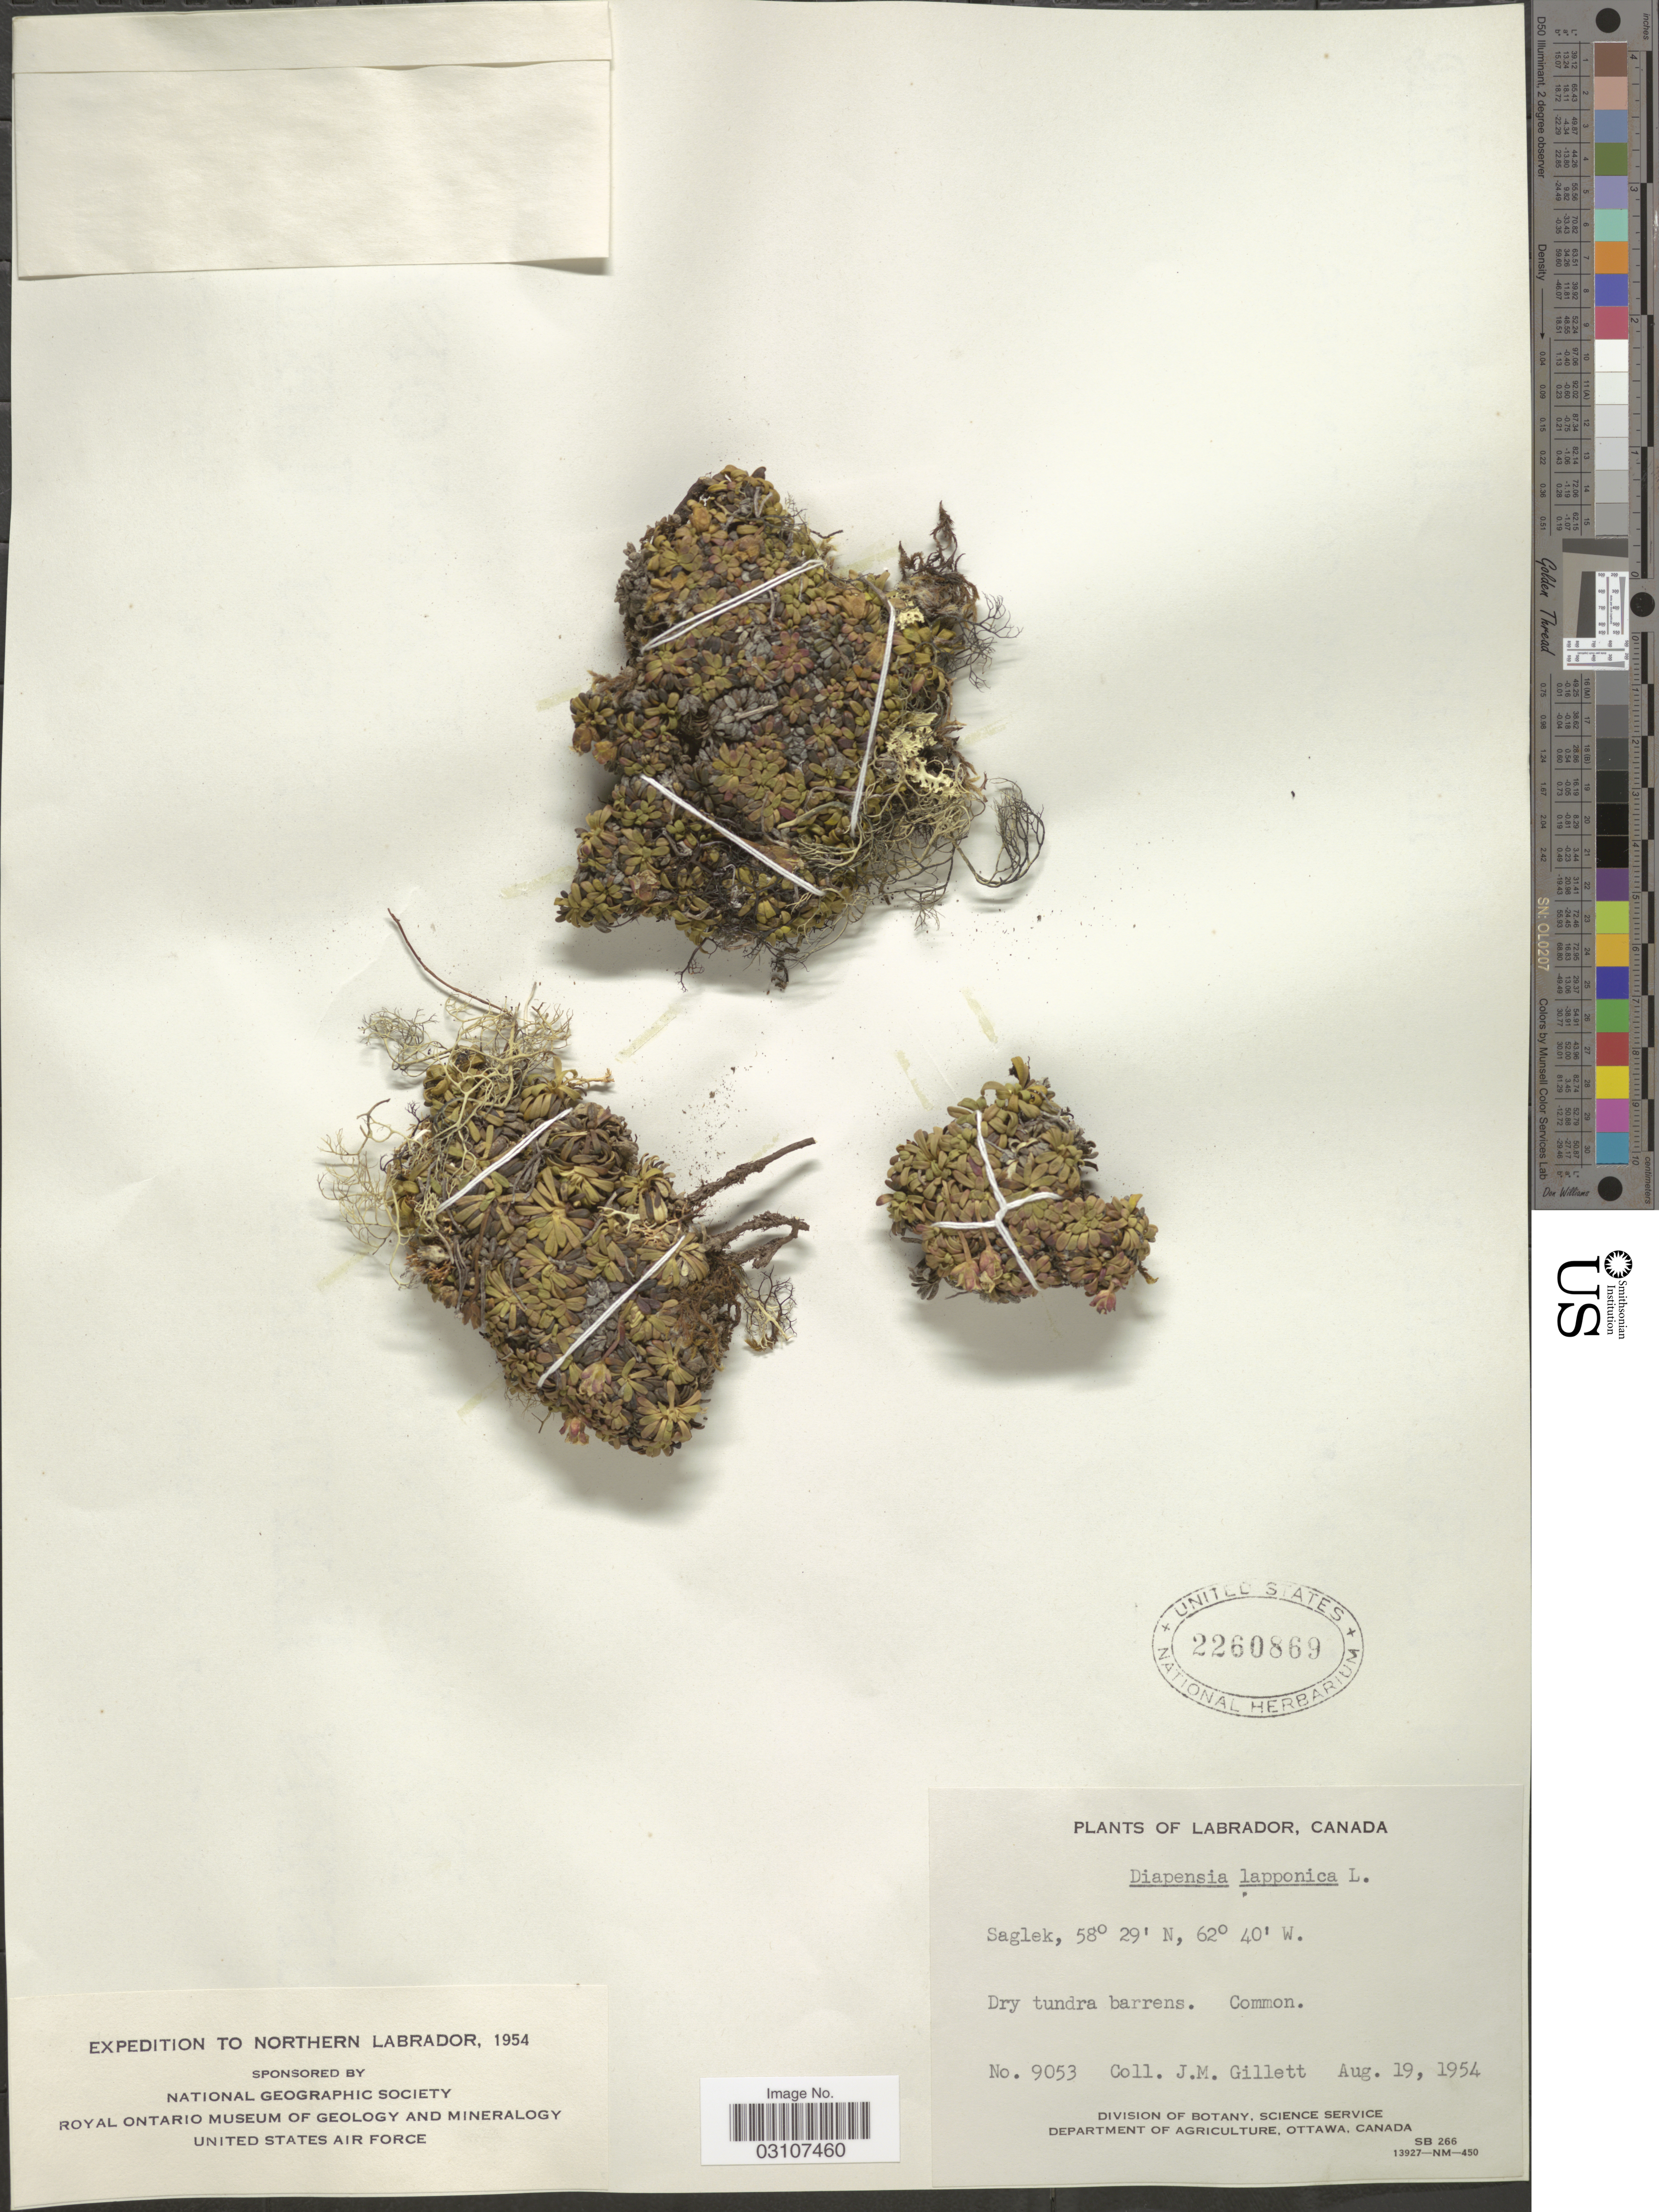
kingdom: Plantae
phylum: Tracheophyta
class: Magnoliopsida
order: Ericales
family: Diapensiaceae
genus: Diapensia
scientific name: Diapensia lapponica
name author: L.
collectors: J. M. Gillett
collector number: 9053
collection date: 1954-08-19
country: Canada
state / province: Newfoundland and Labrador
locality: Labrador. Saglek.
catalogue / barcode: US 2260869